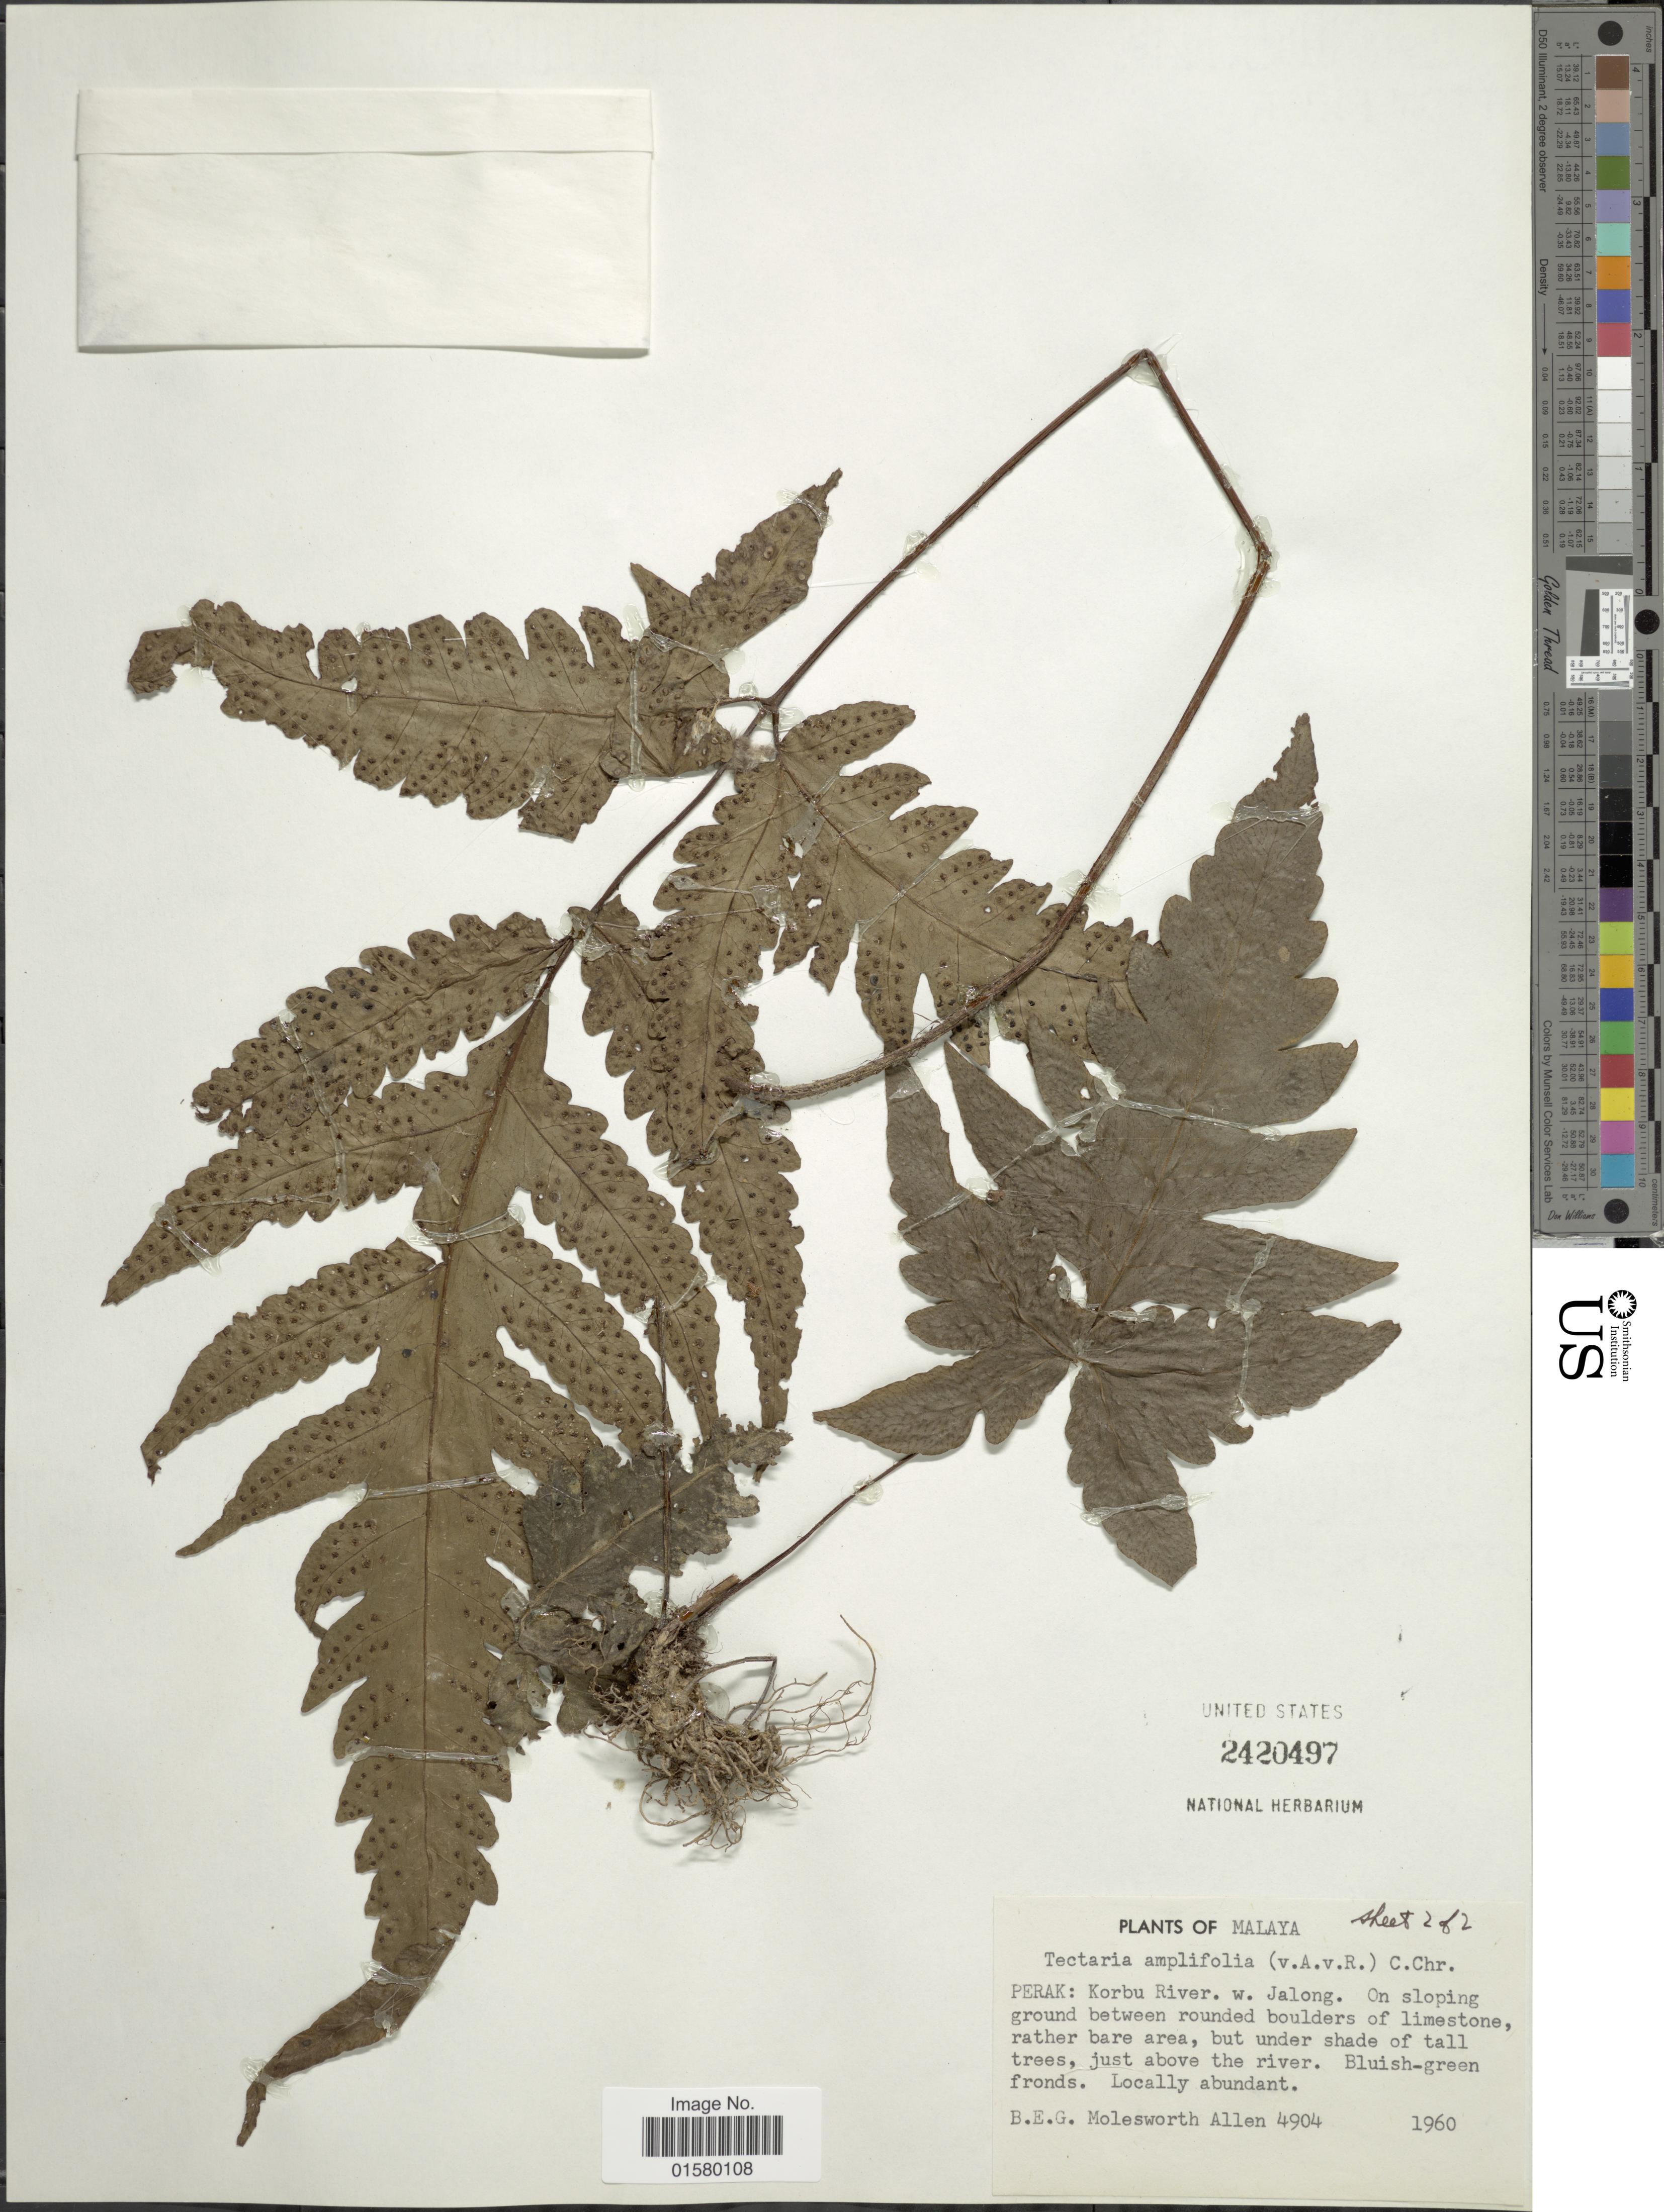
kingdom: Plantae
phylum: Tracheophyta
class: Polypodiopsida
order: Polypodiales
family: Tectariaceae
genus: Tectaria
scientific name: Tectaria amplifolia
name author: (Alderw.) C. Chr.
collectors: B. E. G. Molesworth-Allen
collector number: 4904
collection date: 1960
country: Malaysia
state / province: Perak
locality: Malaya, Perak: Korbu River, w. Jalong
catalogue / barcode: US 2420497